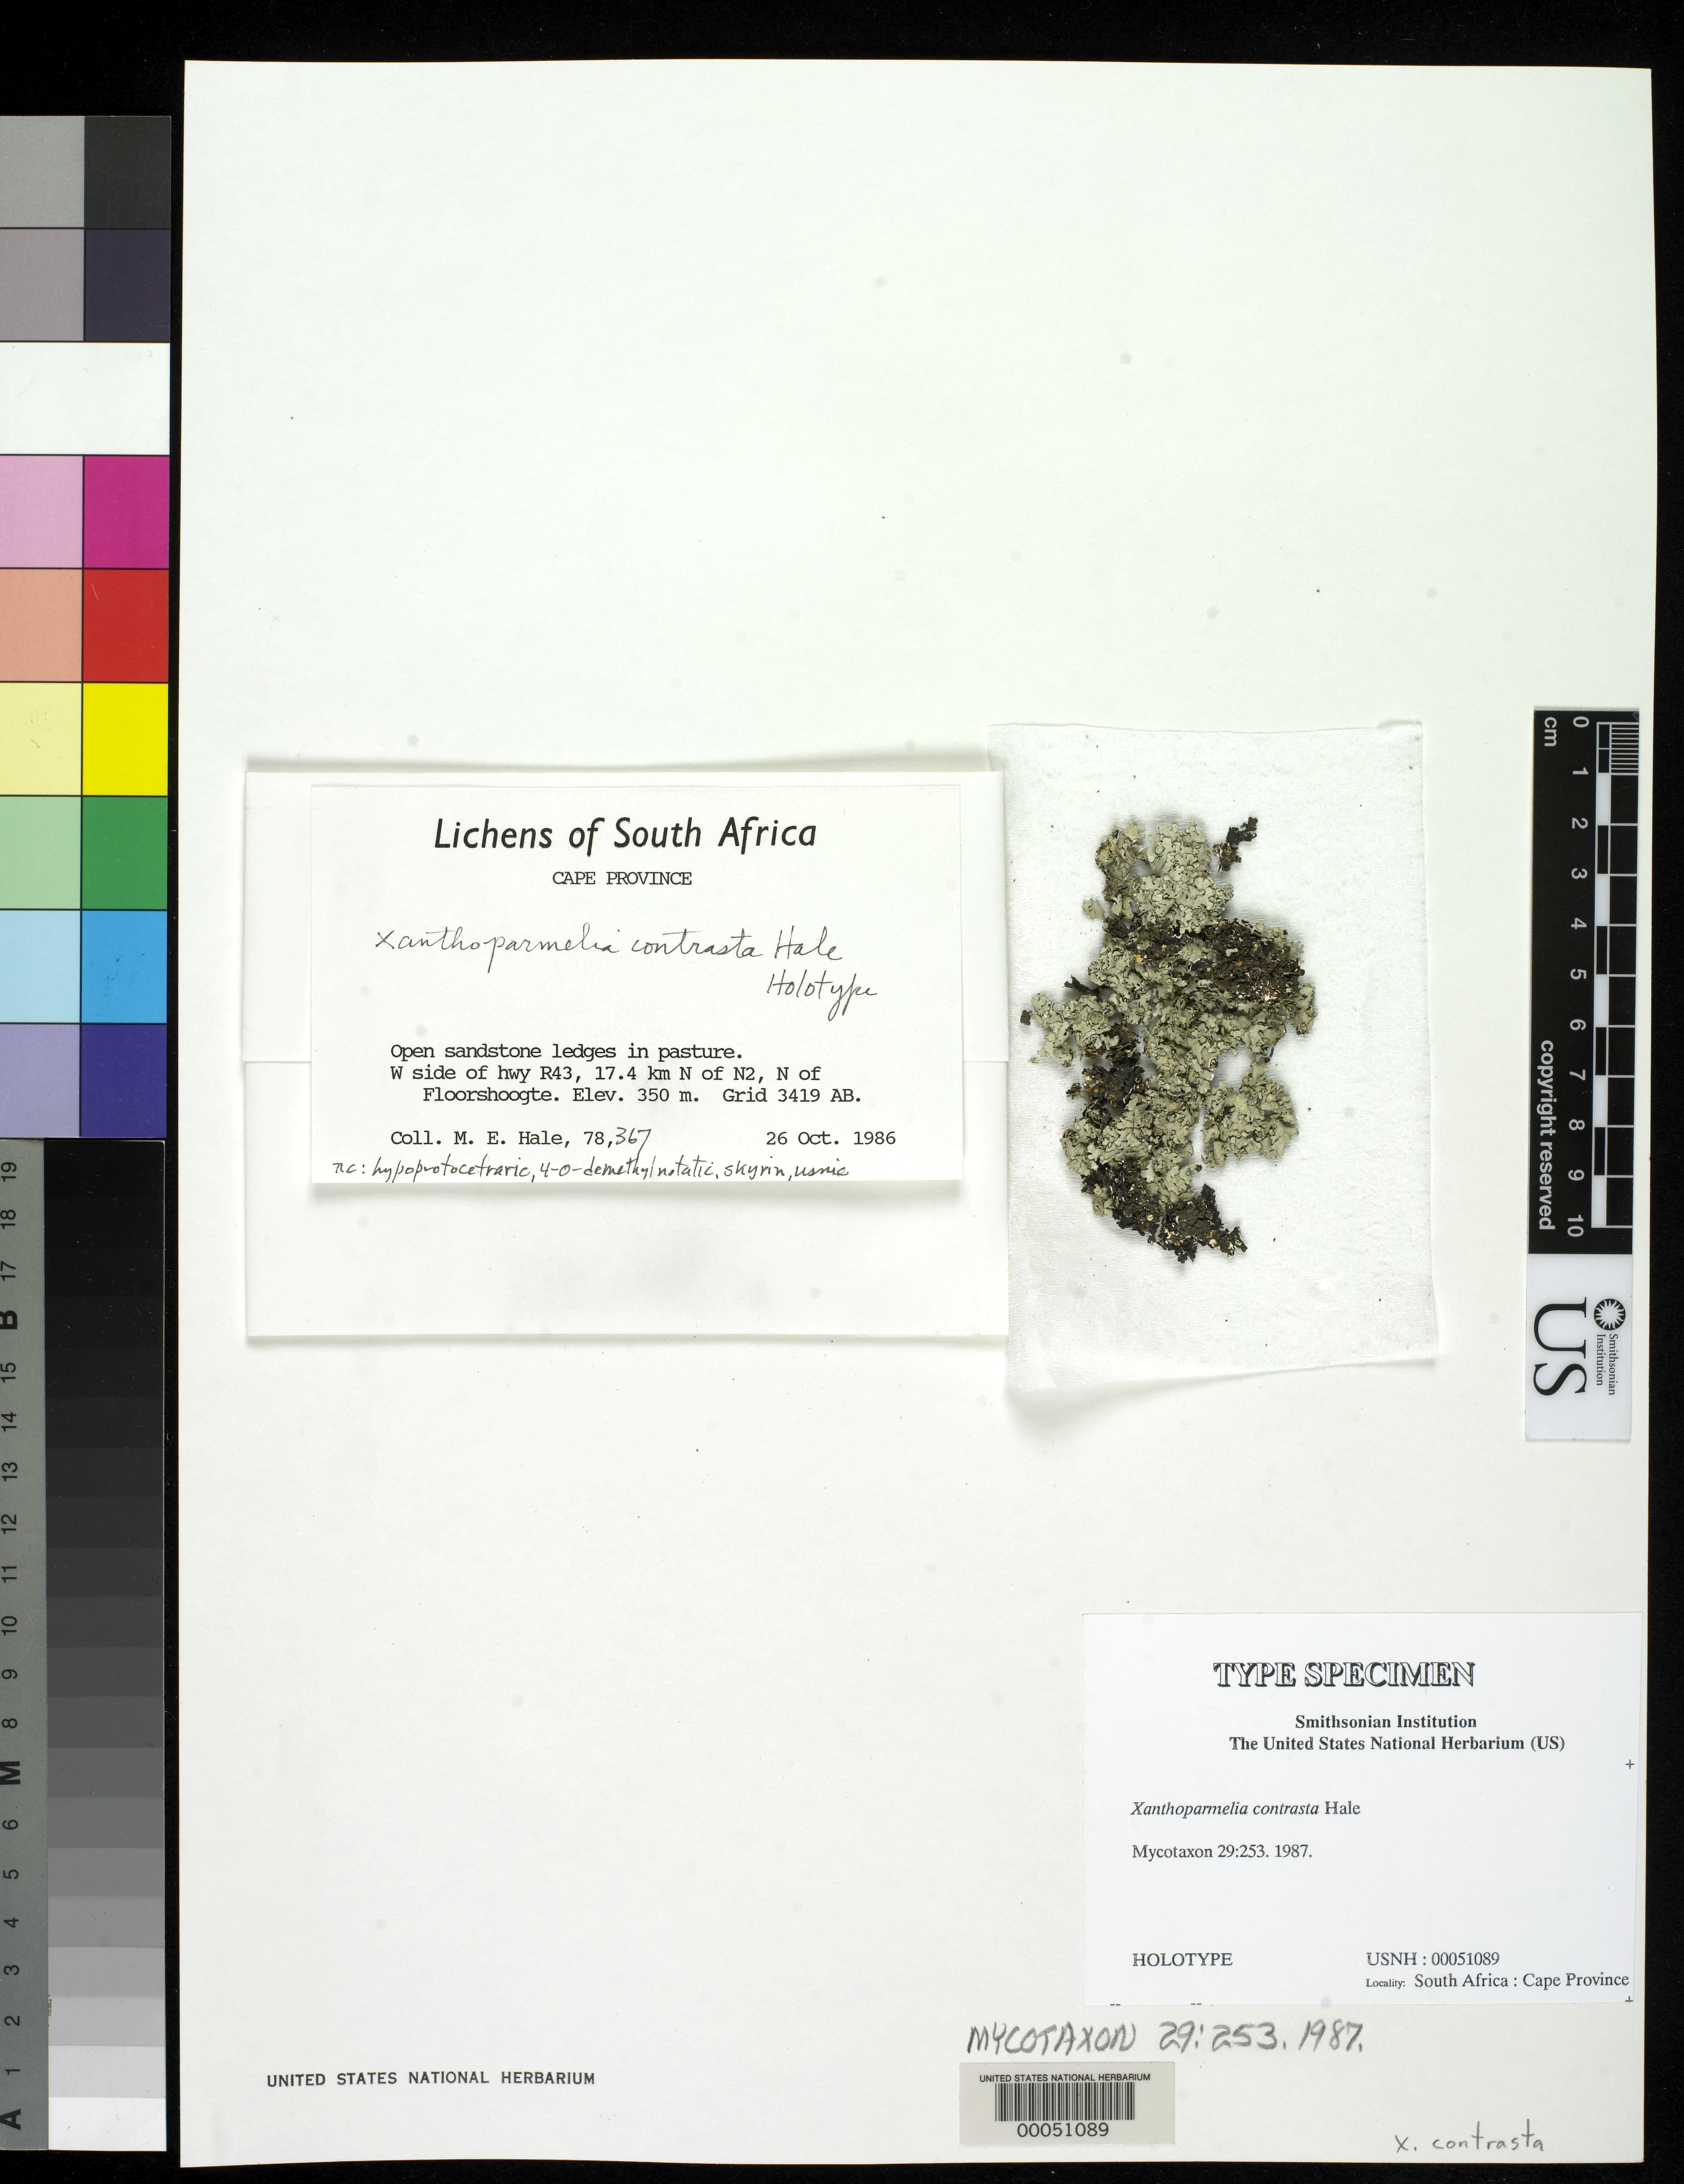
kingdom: Fungi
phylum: Ascomycota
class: Lecanoromycetes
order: Lecanorales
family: Parmeliaceae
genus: Xanthoparmelia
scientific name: Xanthoparmelia contrasta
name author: Hale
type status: Holotype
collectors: M. Hale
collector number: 78367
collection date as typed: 26 Oct 1986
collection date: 1986-10-26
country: South Africa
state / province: Western Cape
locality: W side of Hwy R43, 17.4 km N of N2, N of Floorshoogte, open sandstone ledges in pasture.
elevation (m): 350